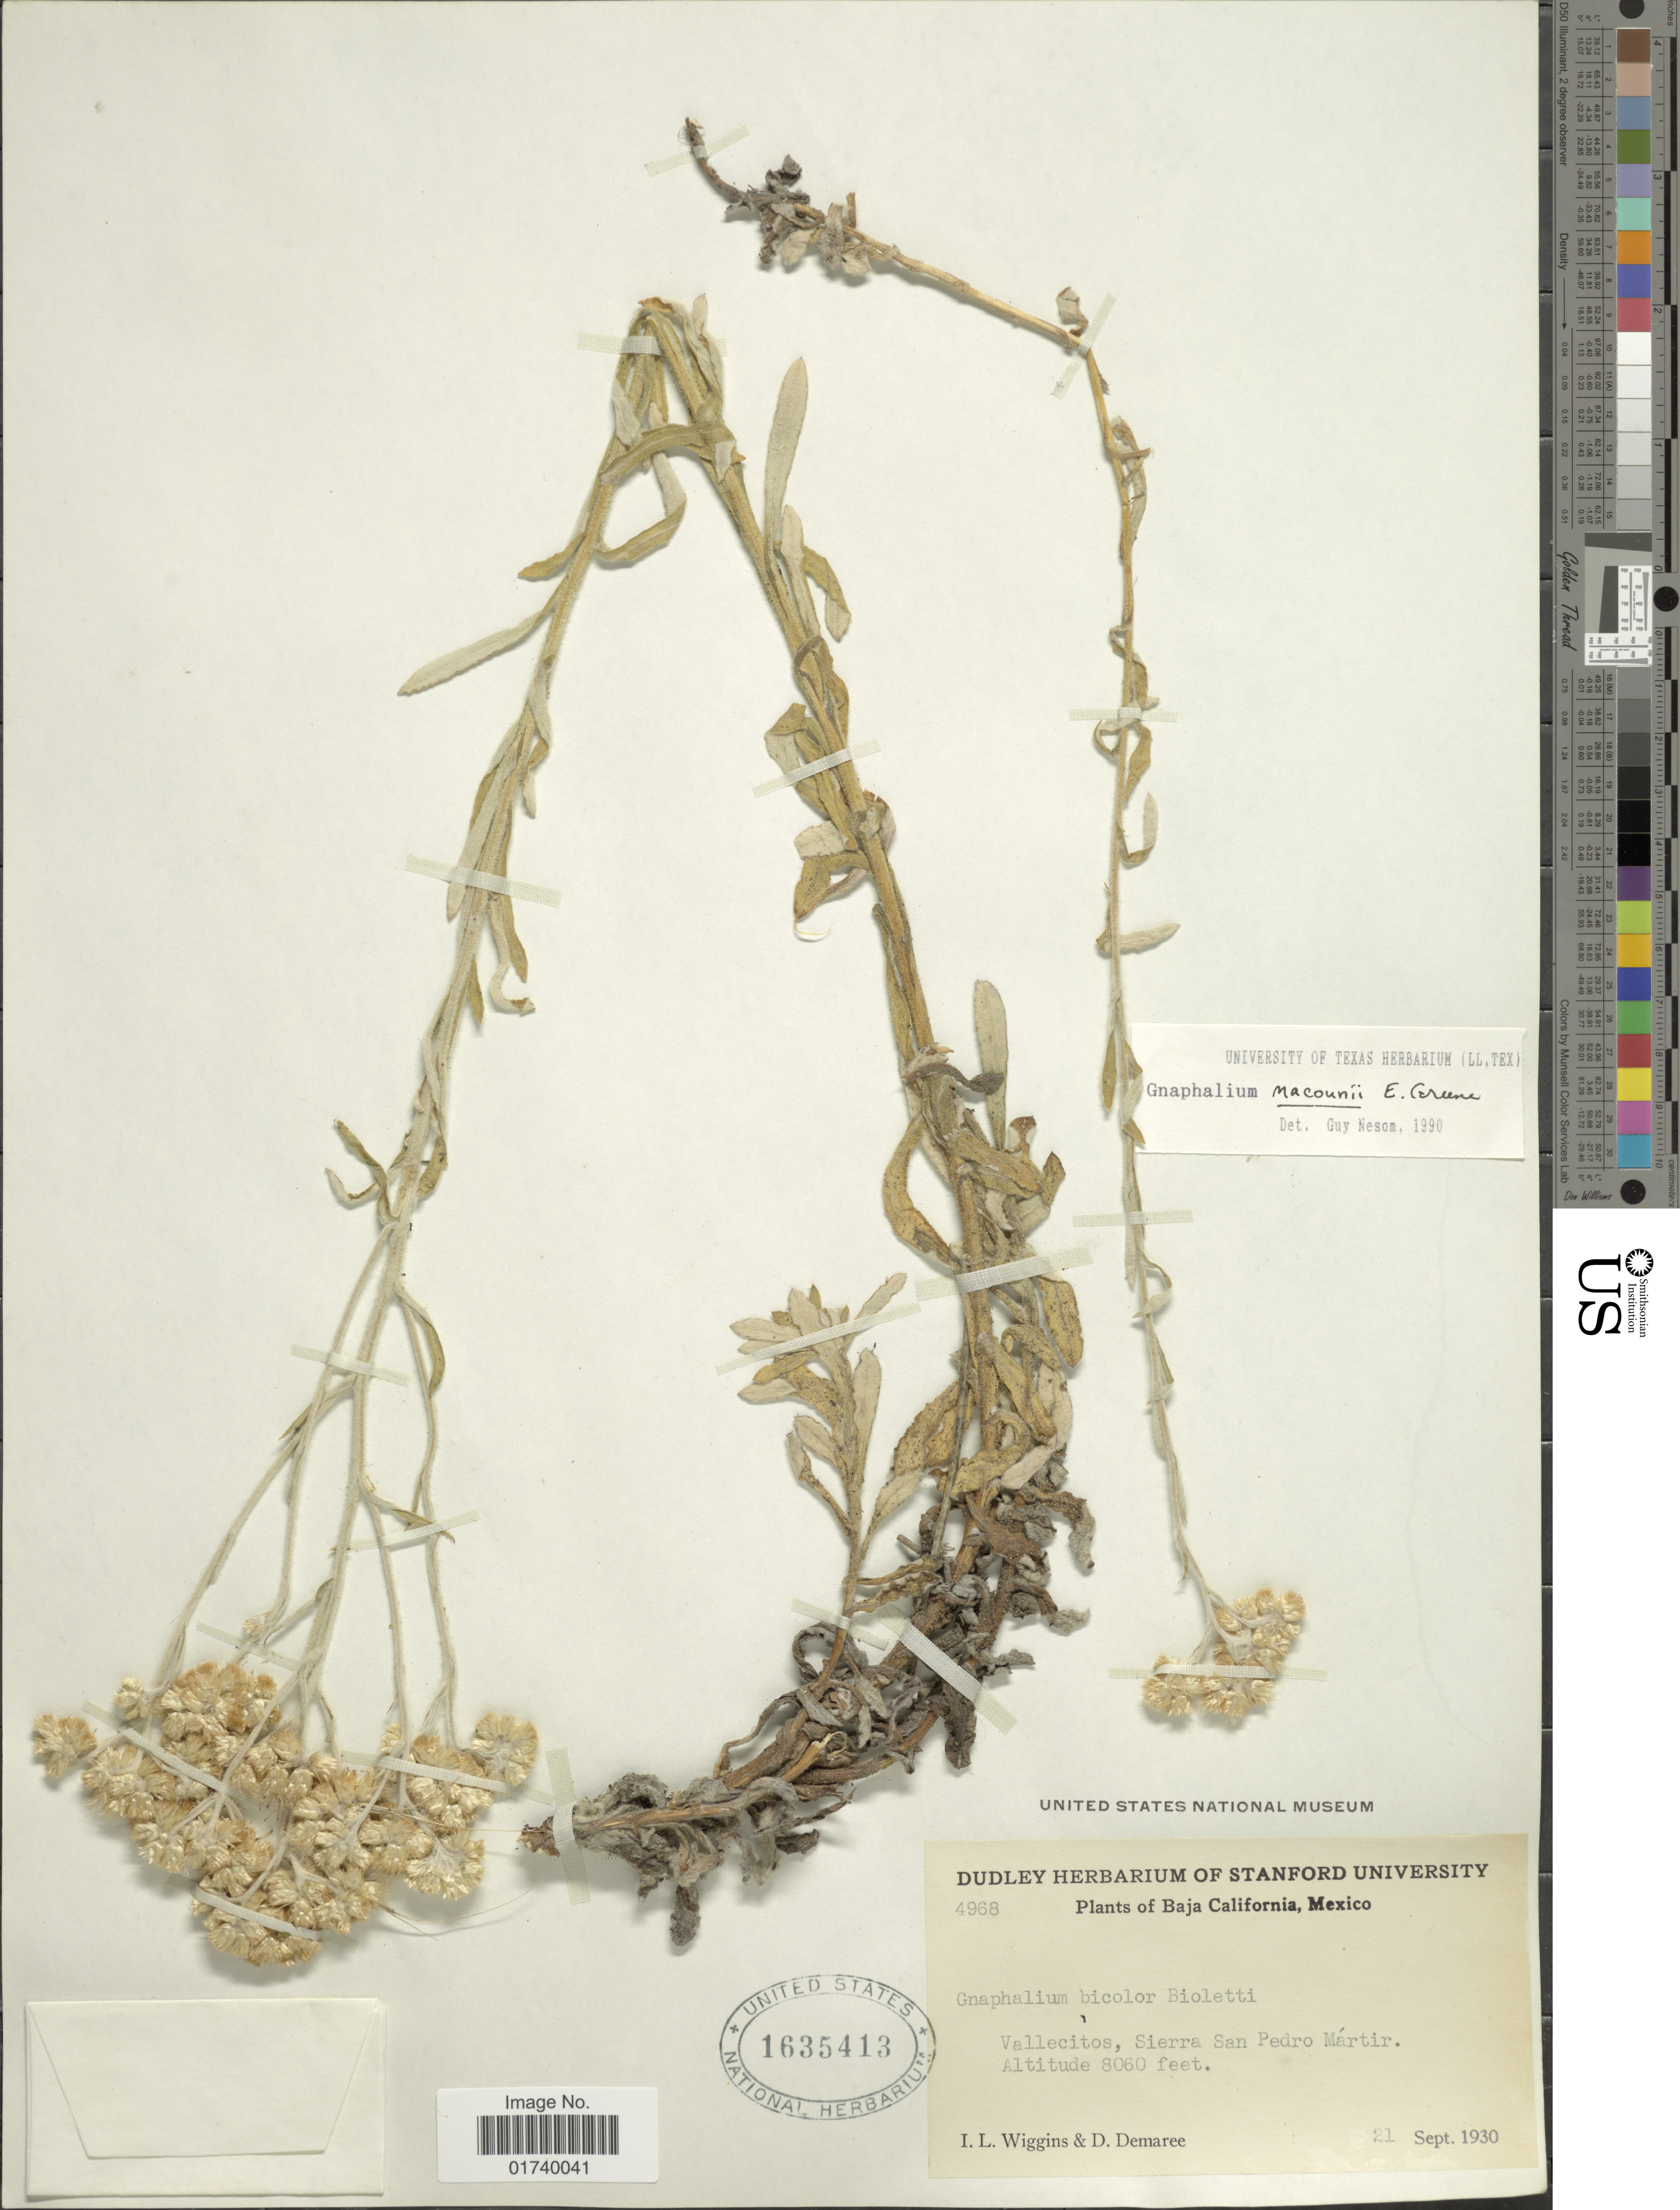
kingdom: Plantae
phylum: Tracheophyta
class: Magnoliopsida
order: Asterales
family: Asteraceae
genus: Pseudognaphalium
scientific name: Pseudognaphalium macounii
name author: (Greene) Kartesz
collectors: I. L. Wiggins & D. Demaree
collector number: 4968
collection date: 1930-09-21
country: Mexico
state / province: Baja California Sur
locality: Vallecitos, Sierra San Pedro Martir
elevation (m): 2457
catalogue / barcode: US 1635413